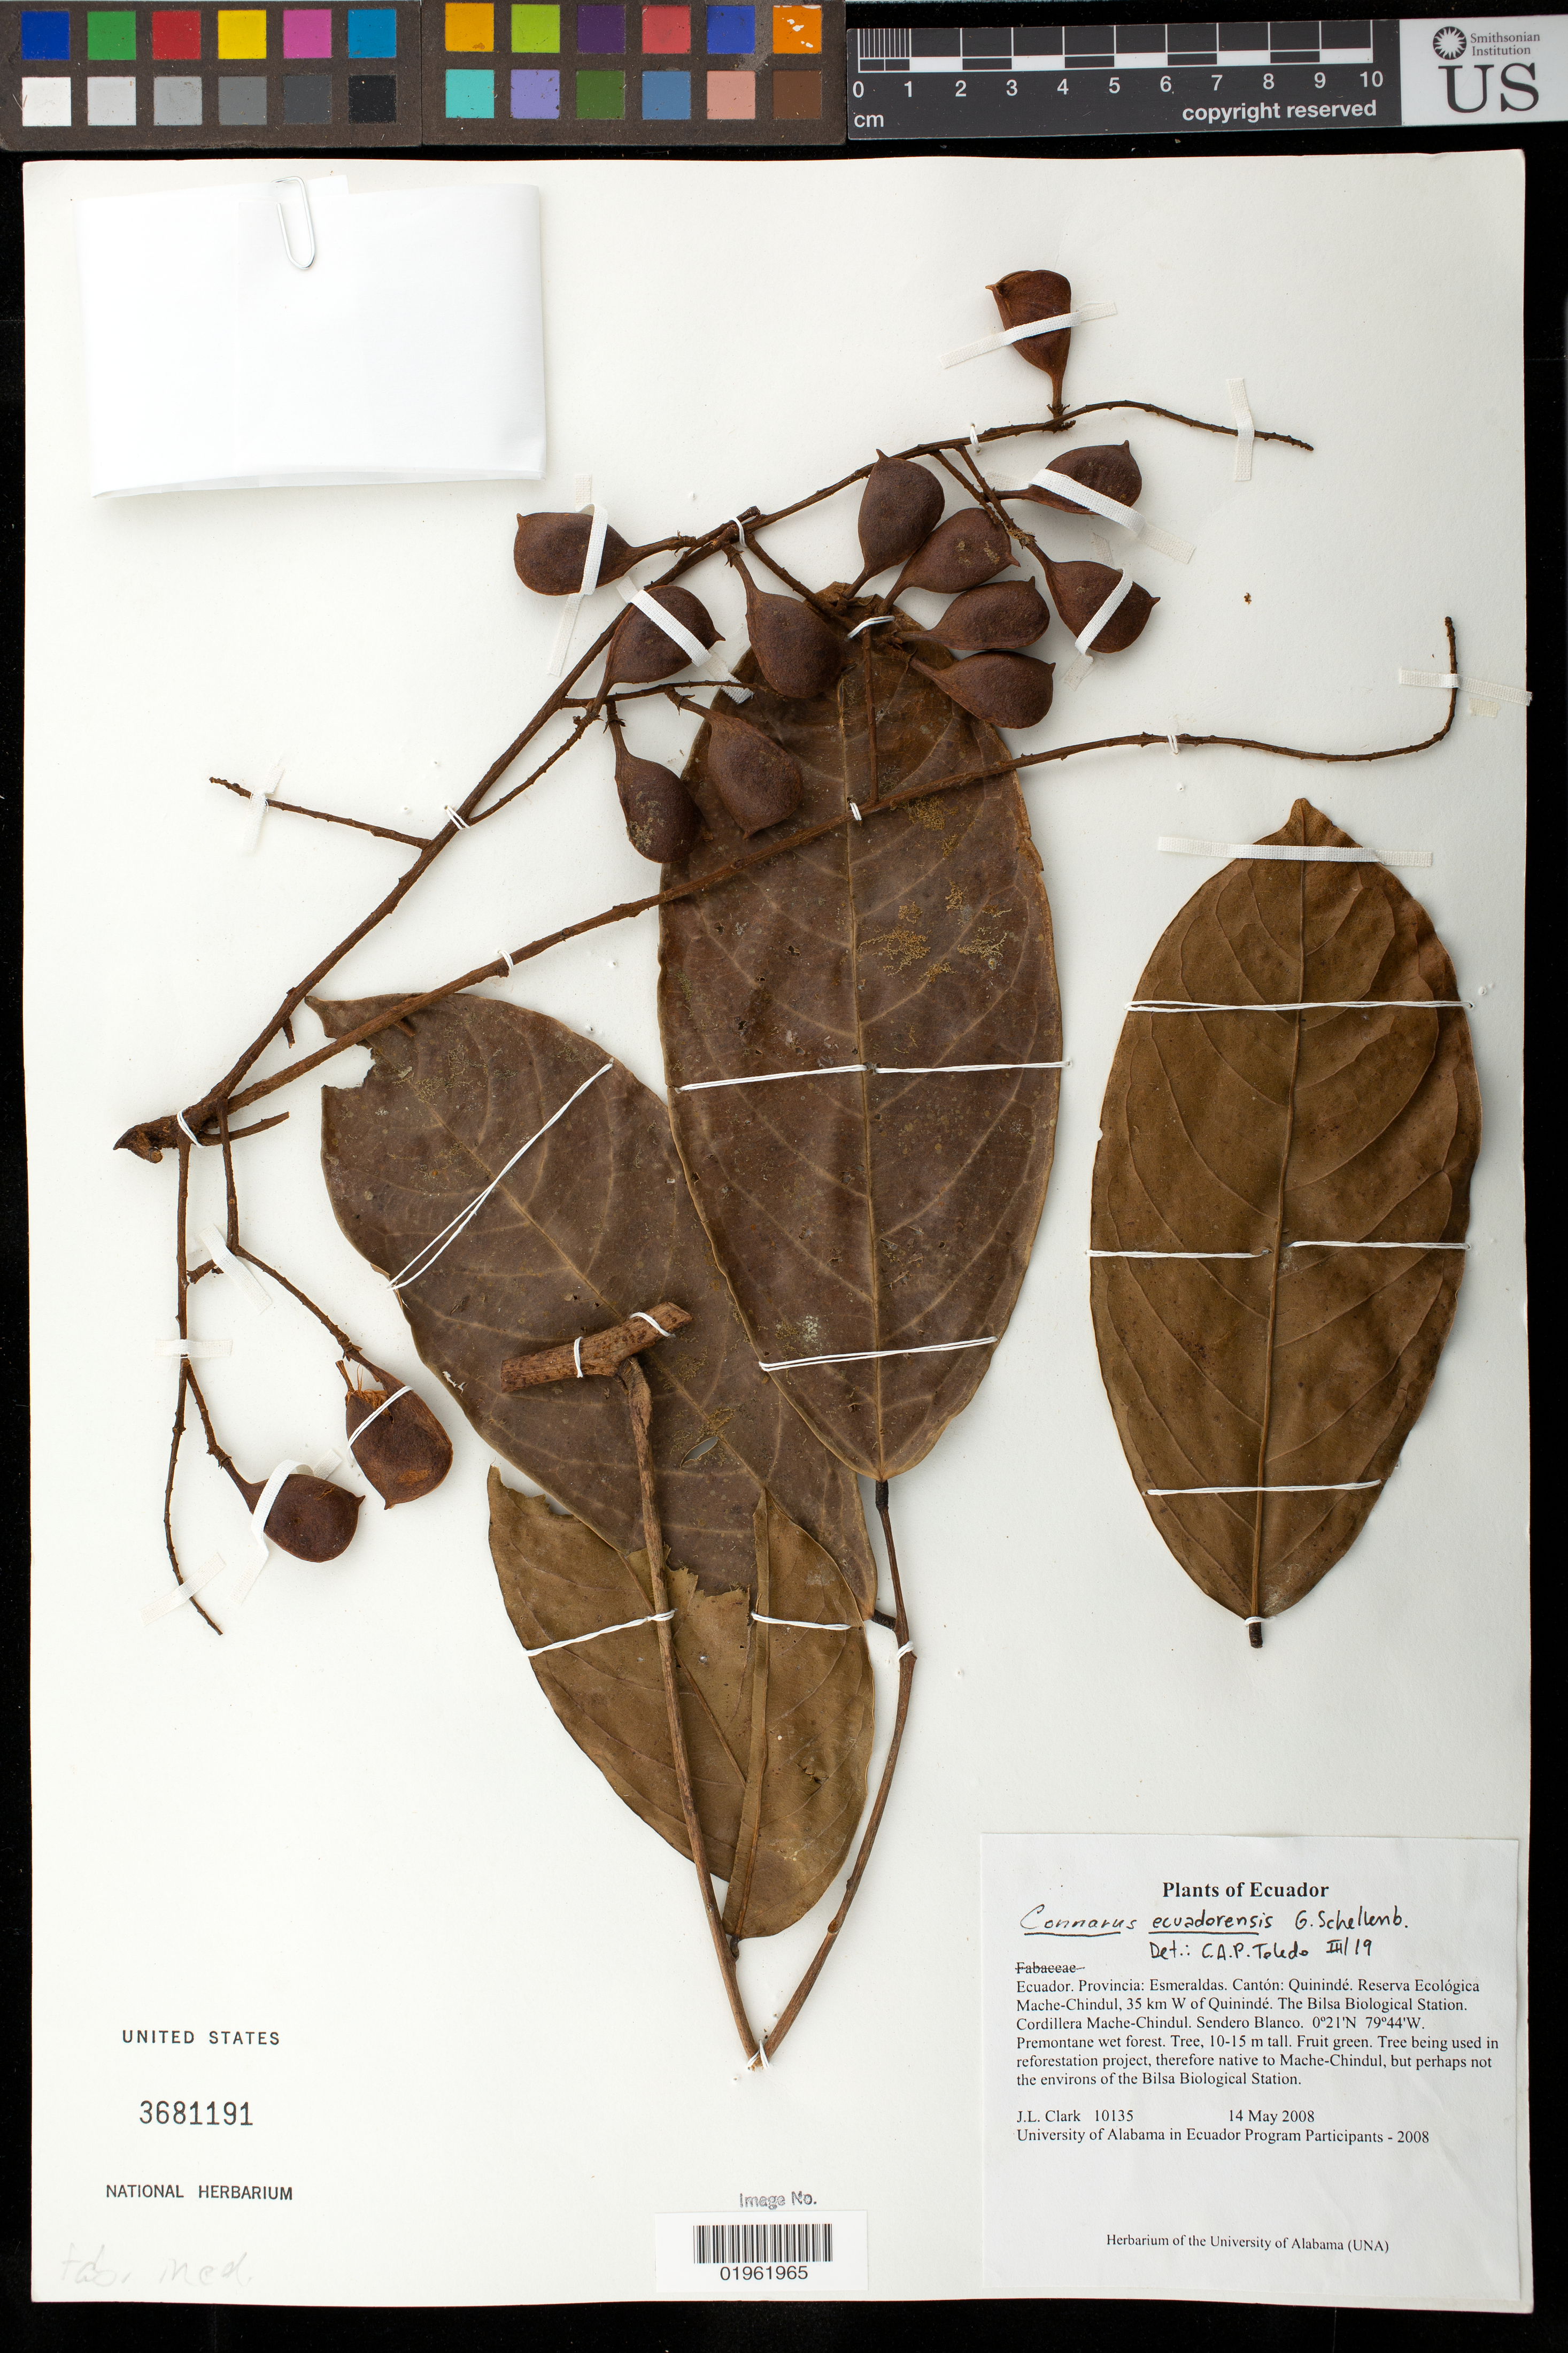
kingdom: Plantae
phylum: Tracheophyta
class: Magnoliopsida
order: Oxalidales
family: Connaraceae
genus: Connarus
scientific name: Connarus ecuadorensis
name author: G. Schellenb.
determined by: Toledo, Cassio Augusto Patrocinio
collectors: J. L. Clark et al.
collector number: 10135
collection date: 2008-05-14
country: Ecuador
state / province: Esmeraldas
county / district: Quinindé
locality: Reserva Ecológica Mache-Chindul, 35 km W of Quinindé. The Bilsa Biological Station. Cordillera Mache-Chindul. Sendero Blanco.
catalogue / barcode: US 3681191